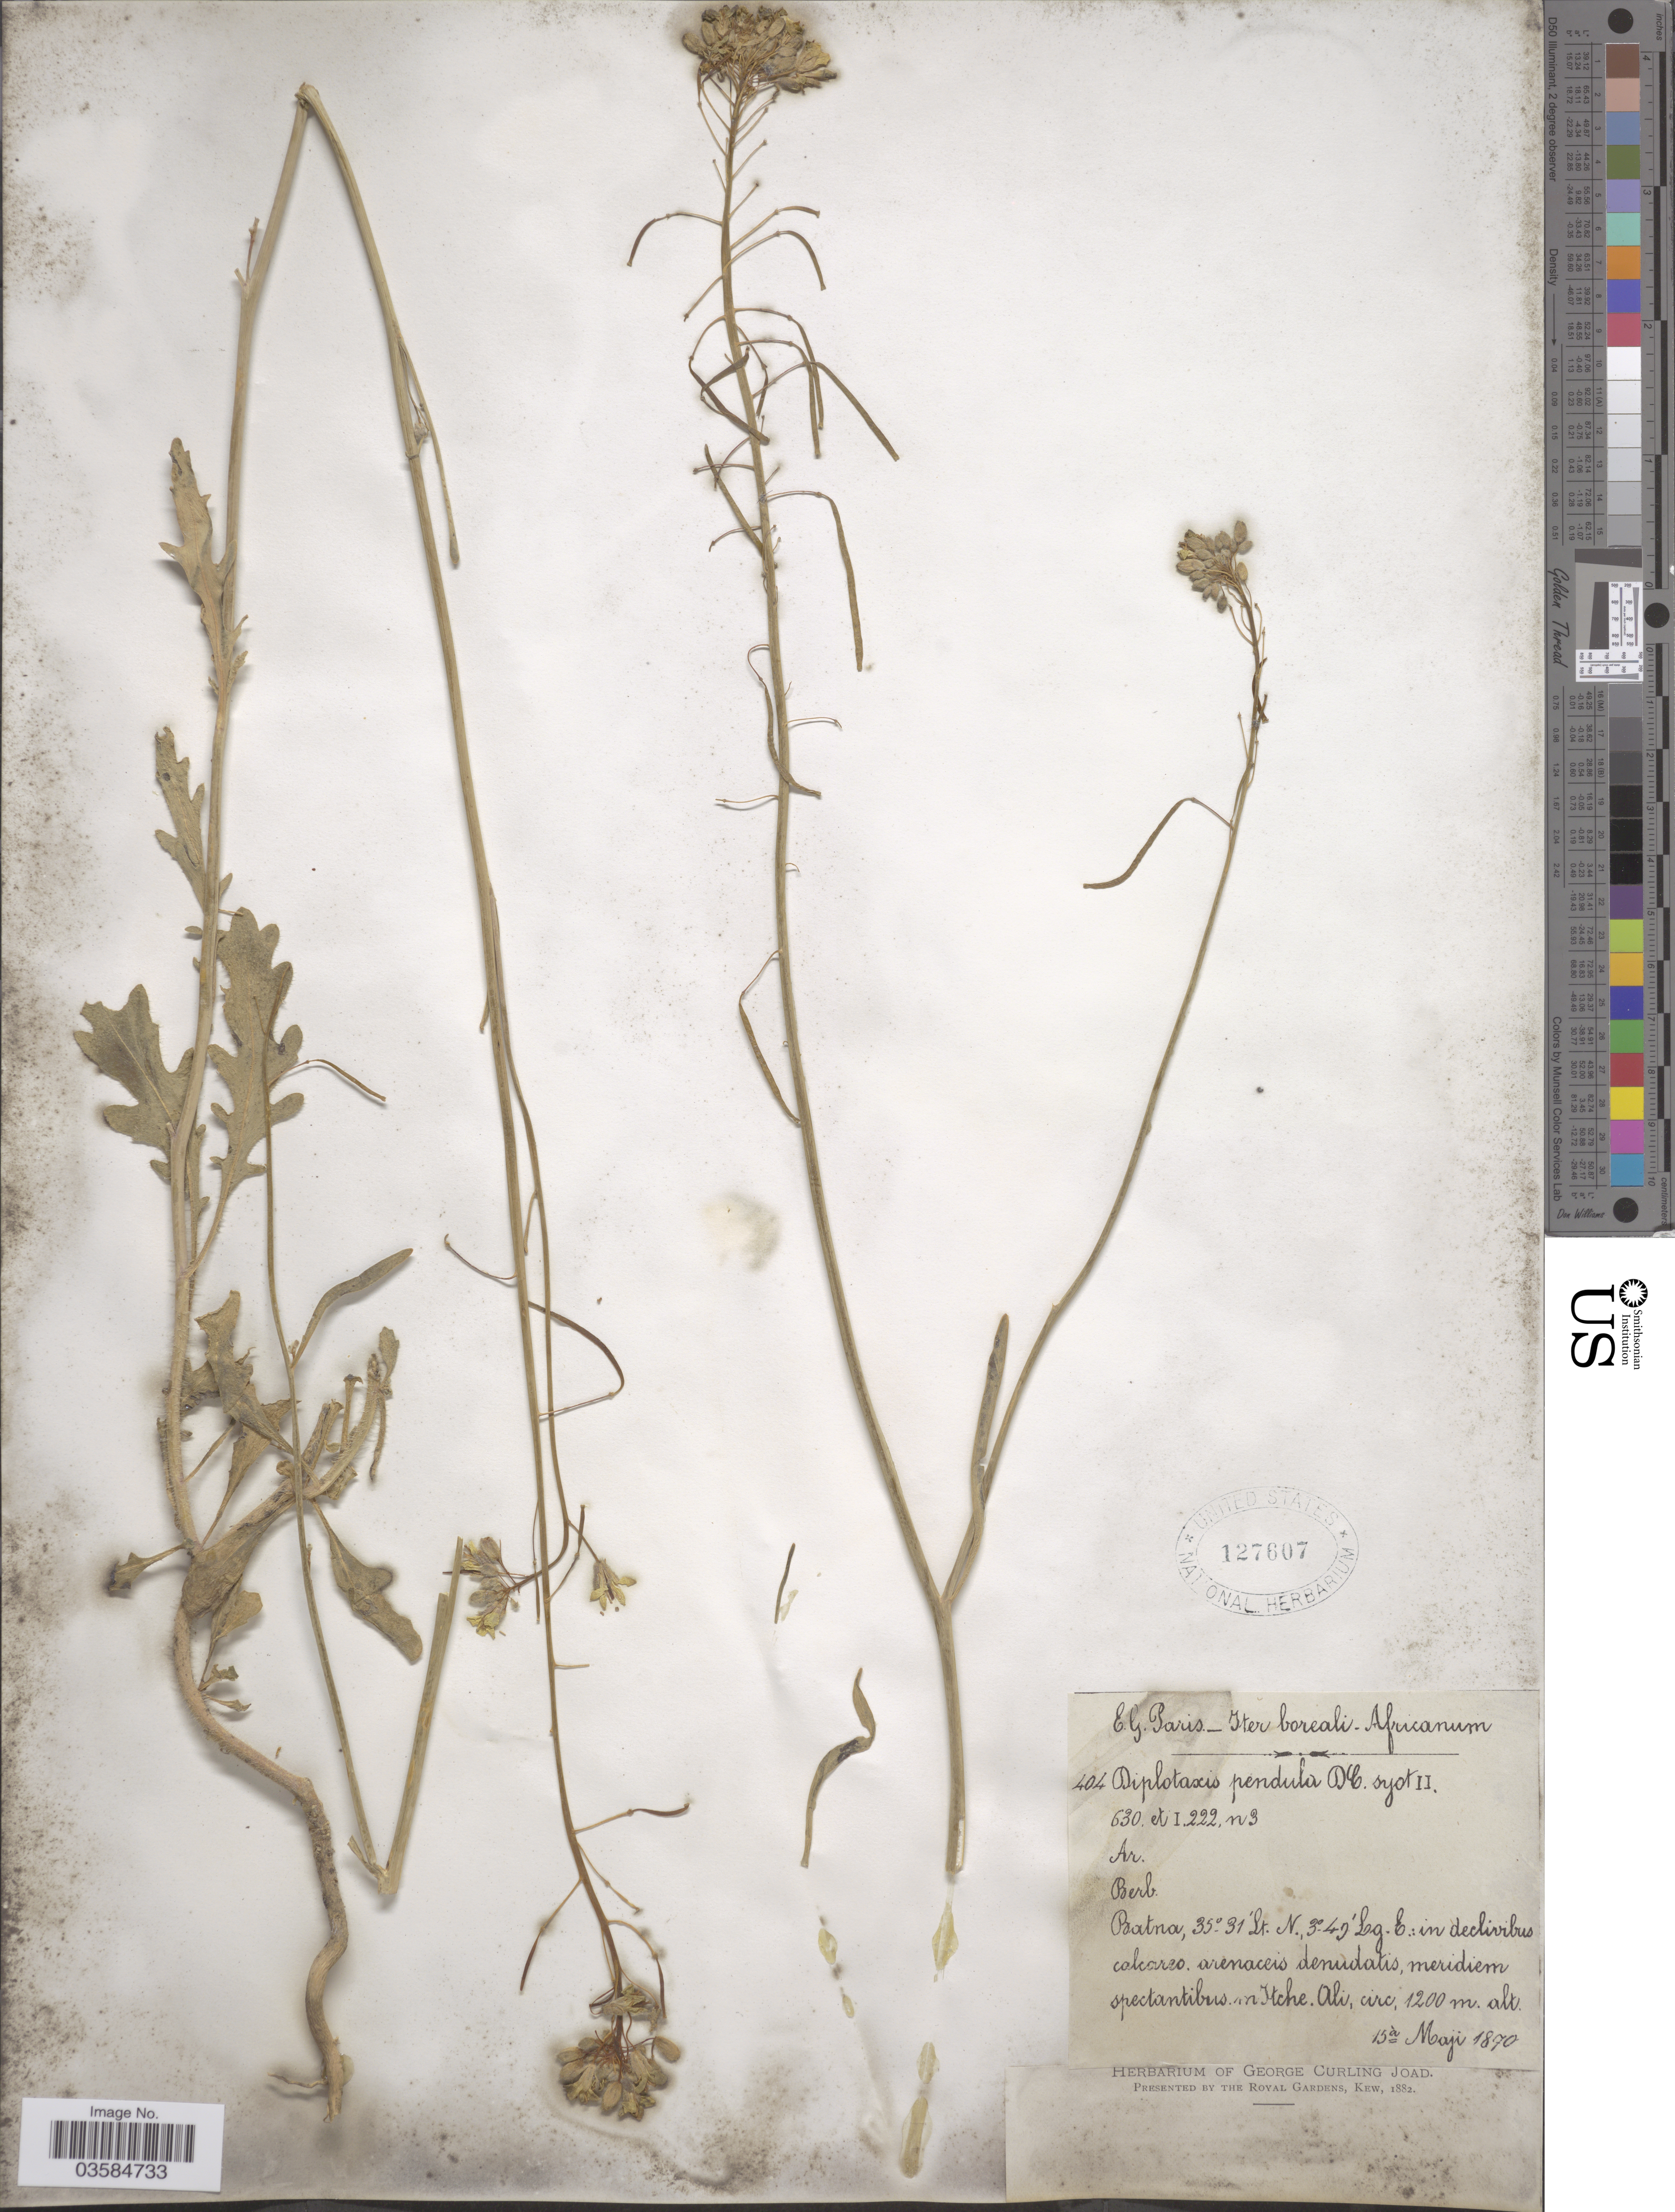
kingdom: Plantae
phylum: Tracheophyta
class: Magnoliopsida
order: Brassicales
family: Brassicaceae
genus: Diplotaxis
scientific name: Diplotaxis pendula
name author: DC.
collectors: Paris, E.G.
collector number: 404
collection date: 1870-05-15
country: Algeria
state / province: Batna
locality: Iter boreali-Africanum. In declivibus calcareo. arenaceis denudatis, meridiem spectantibus m Itche. Ali.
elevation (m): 1200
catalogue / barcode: US 127607